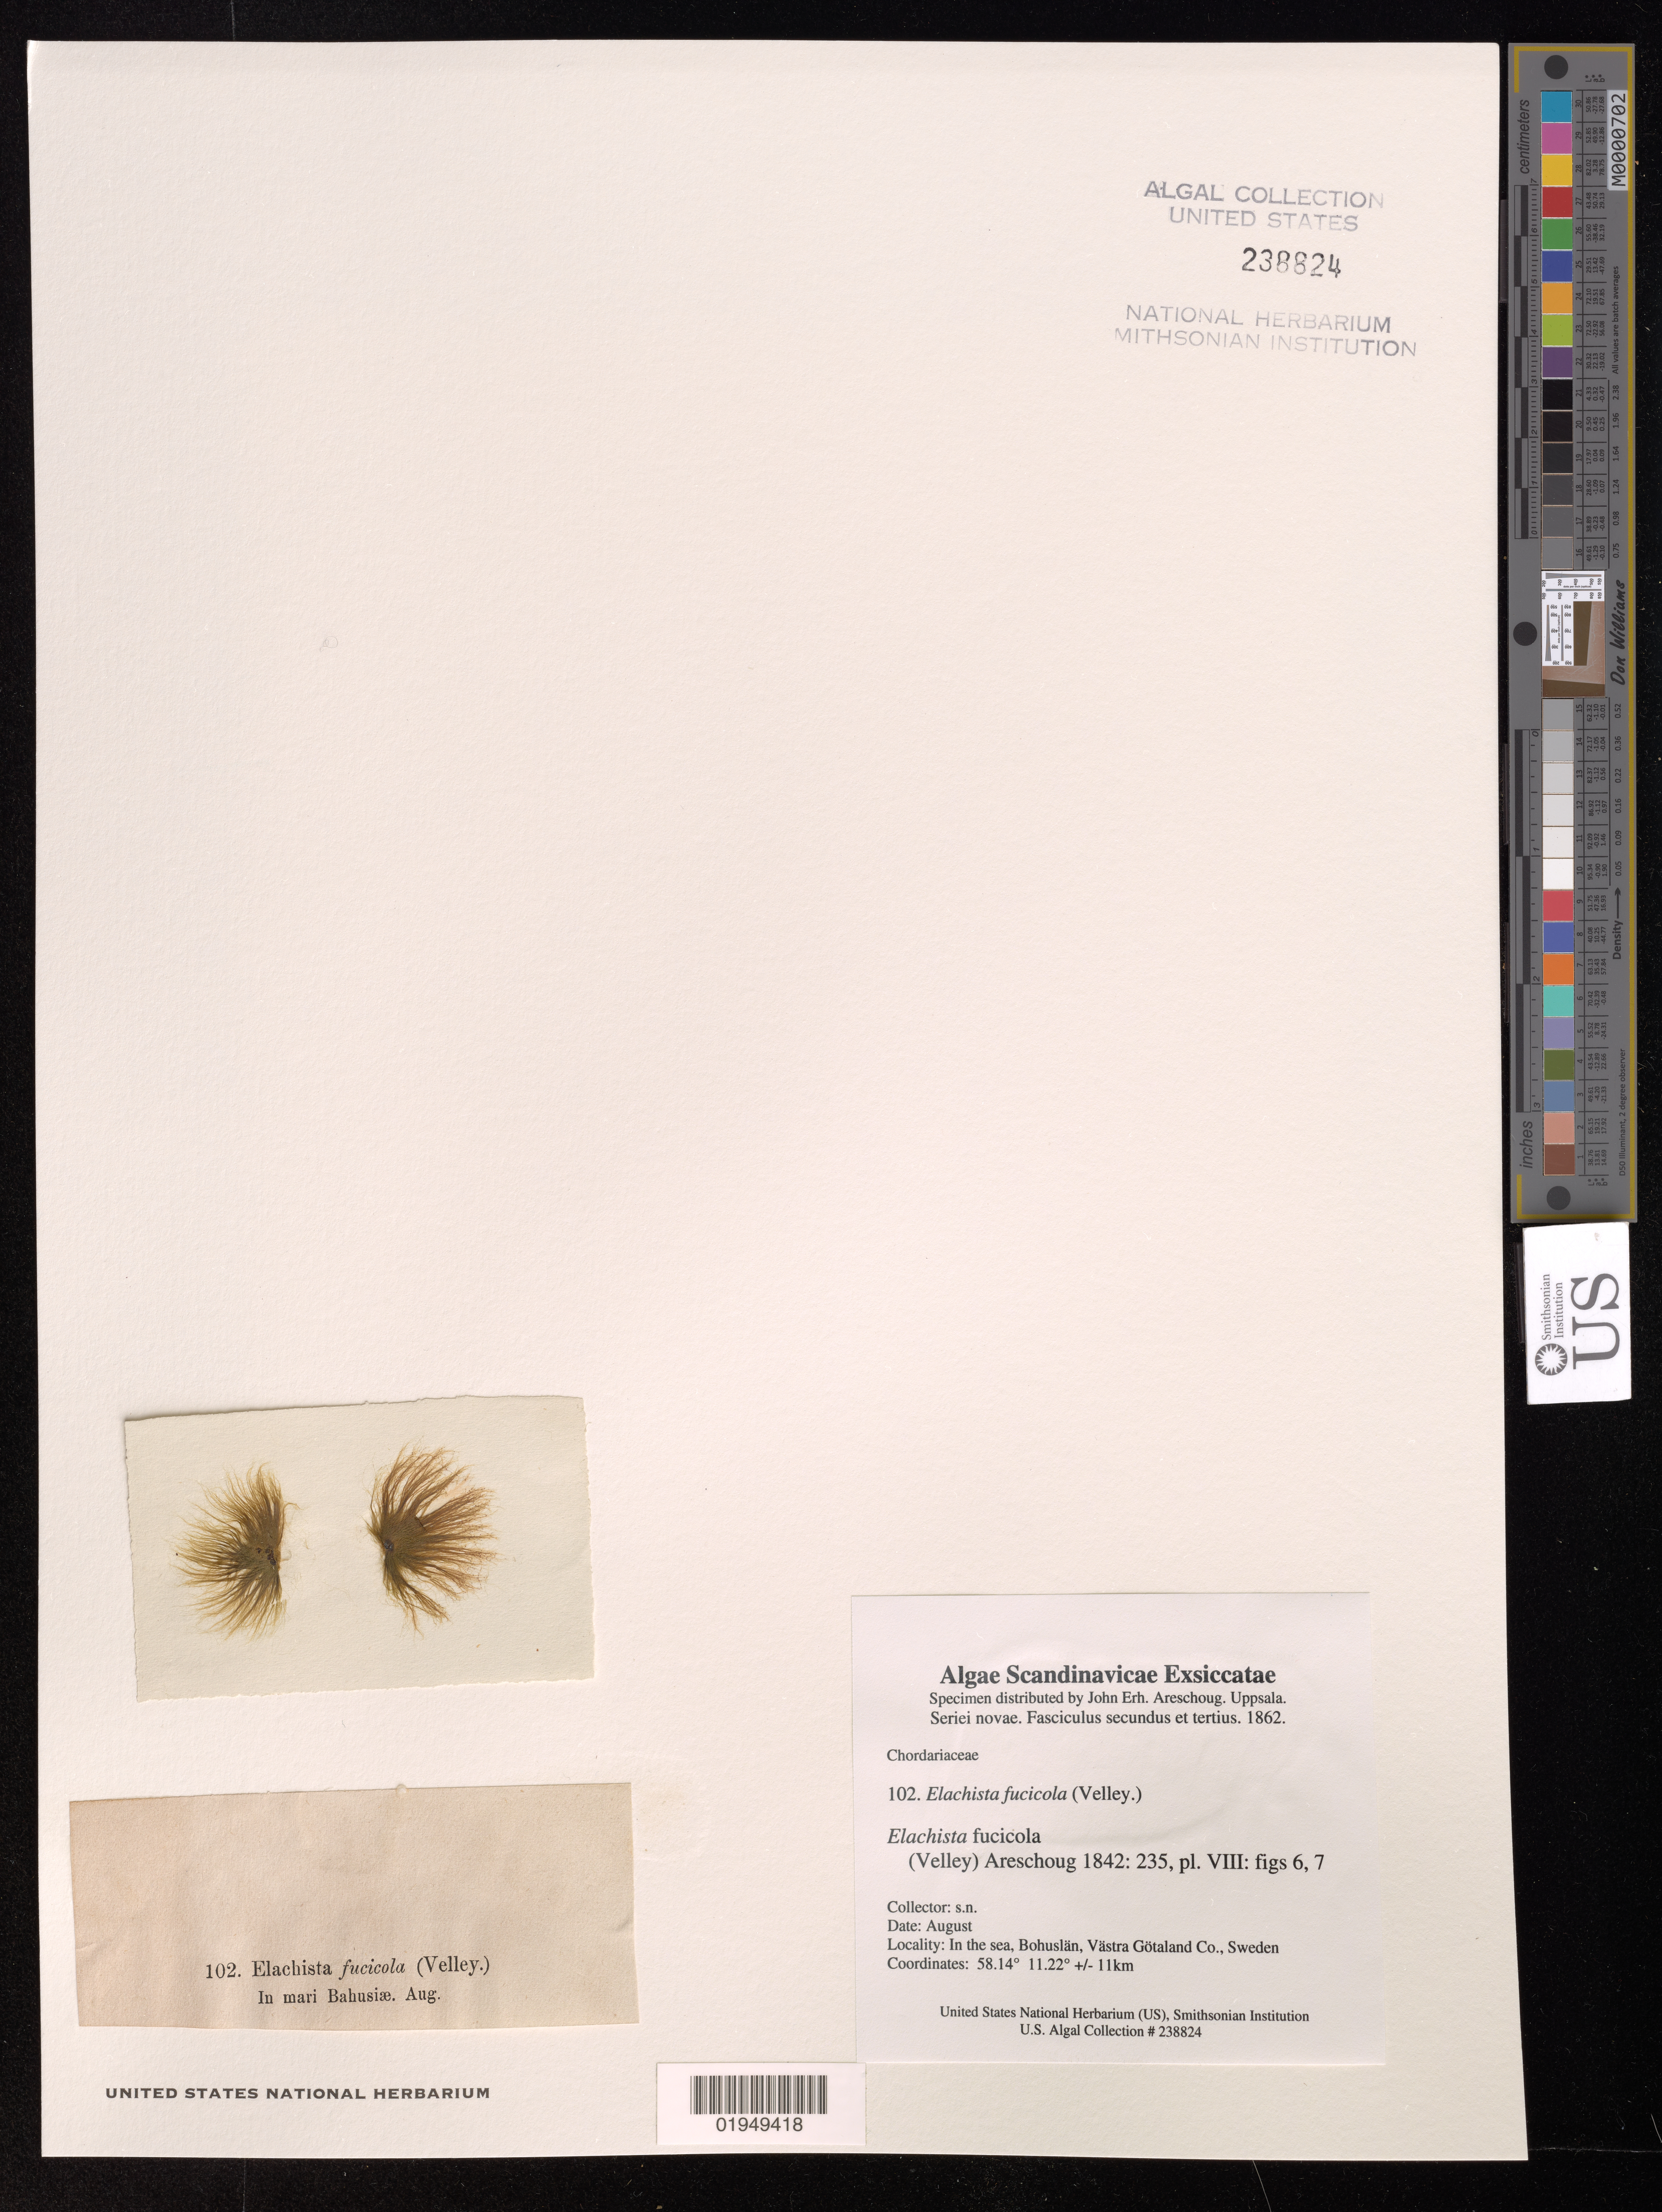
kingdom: Chromista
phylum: Ochrophyta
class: Phaeophyceae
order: Ectocarpales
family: Chordariaceae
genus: Elachista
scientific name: Elachista fucicola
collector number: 102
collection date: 1862-08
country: Sweden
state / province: Västra Götaland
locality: In the sea, Bohuslan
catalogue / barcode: US 238824